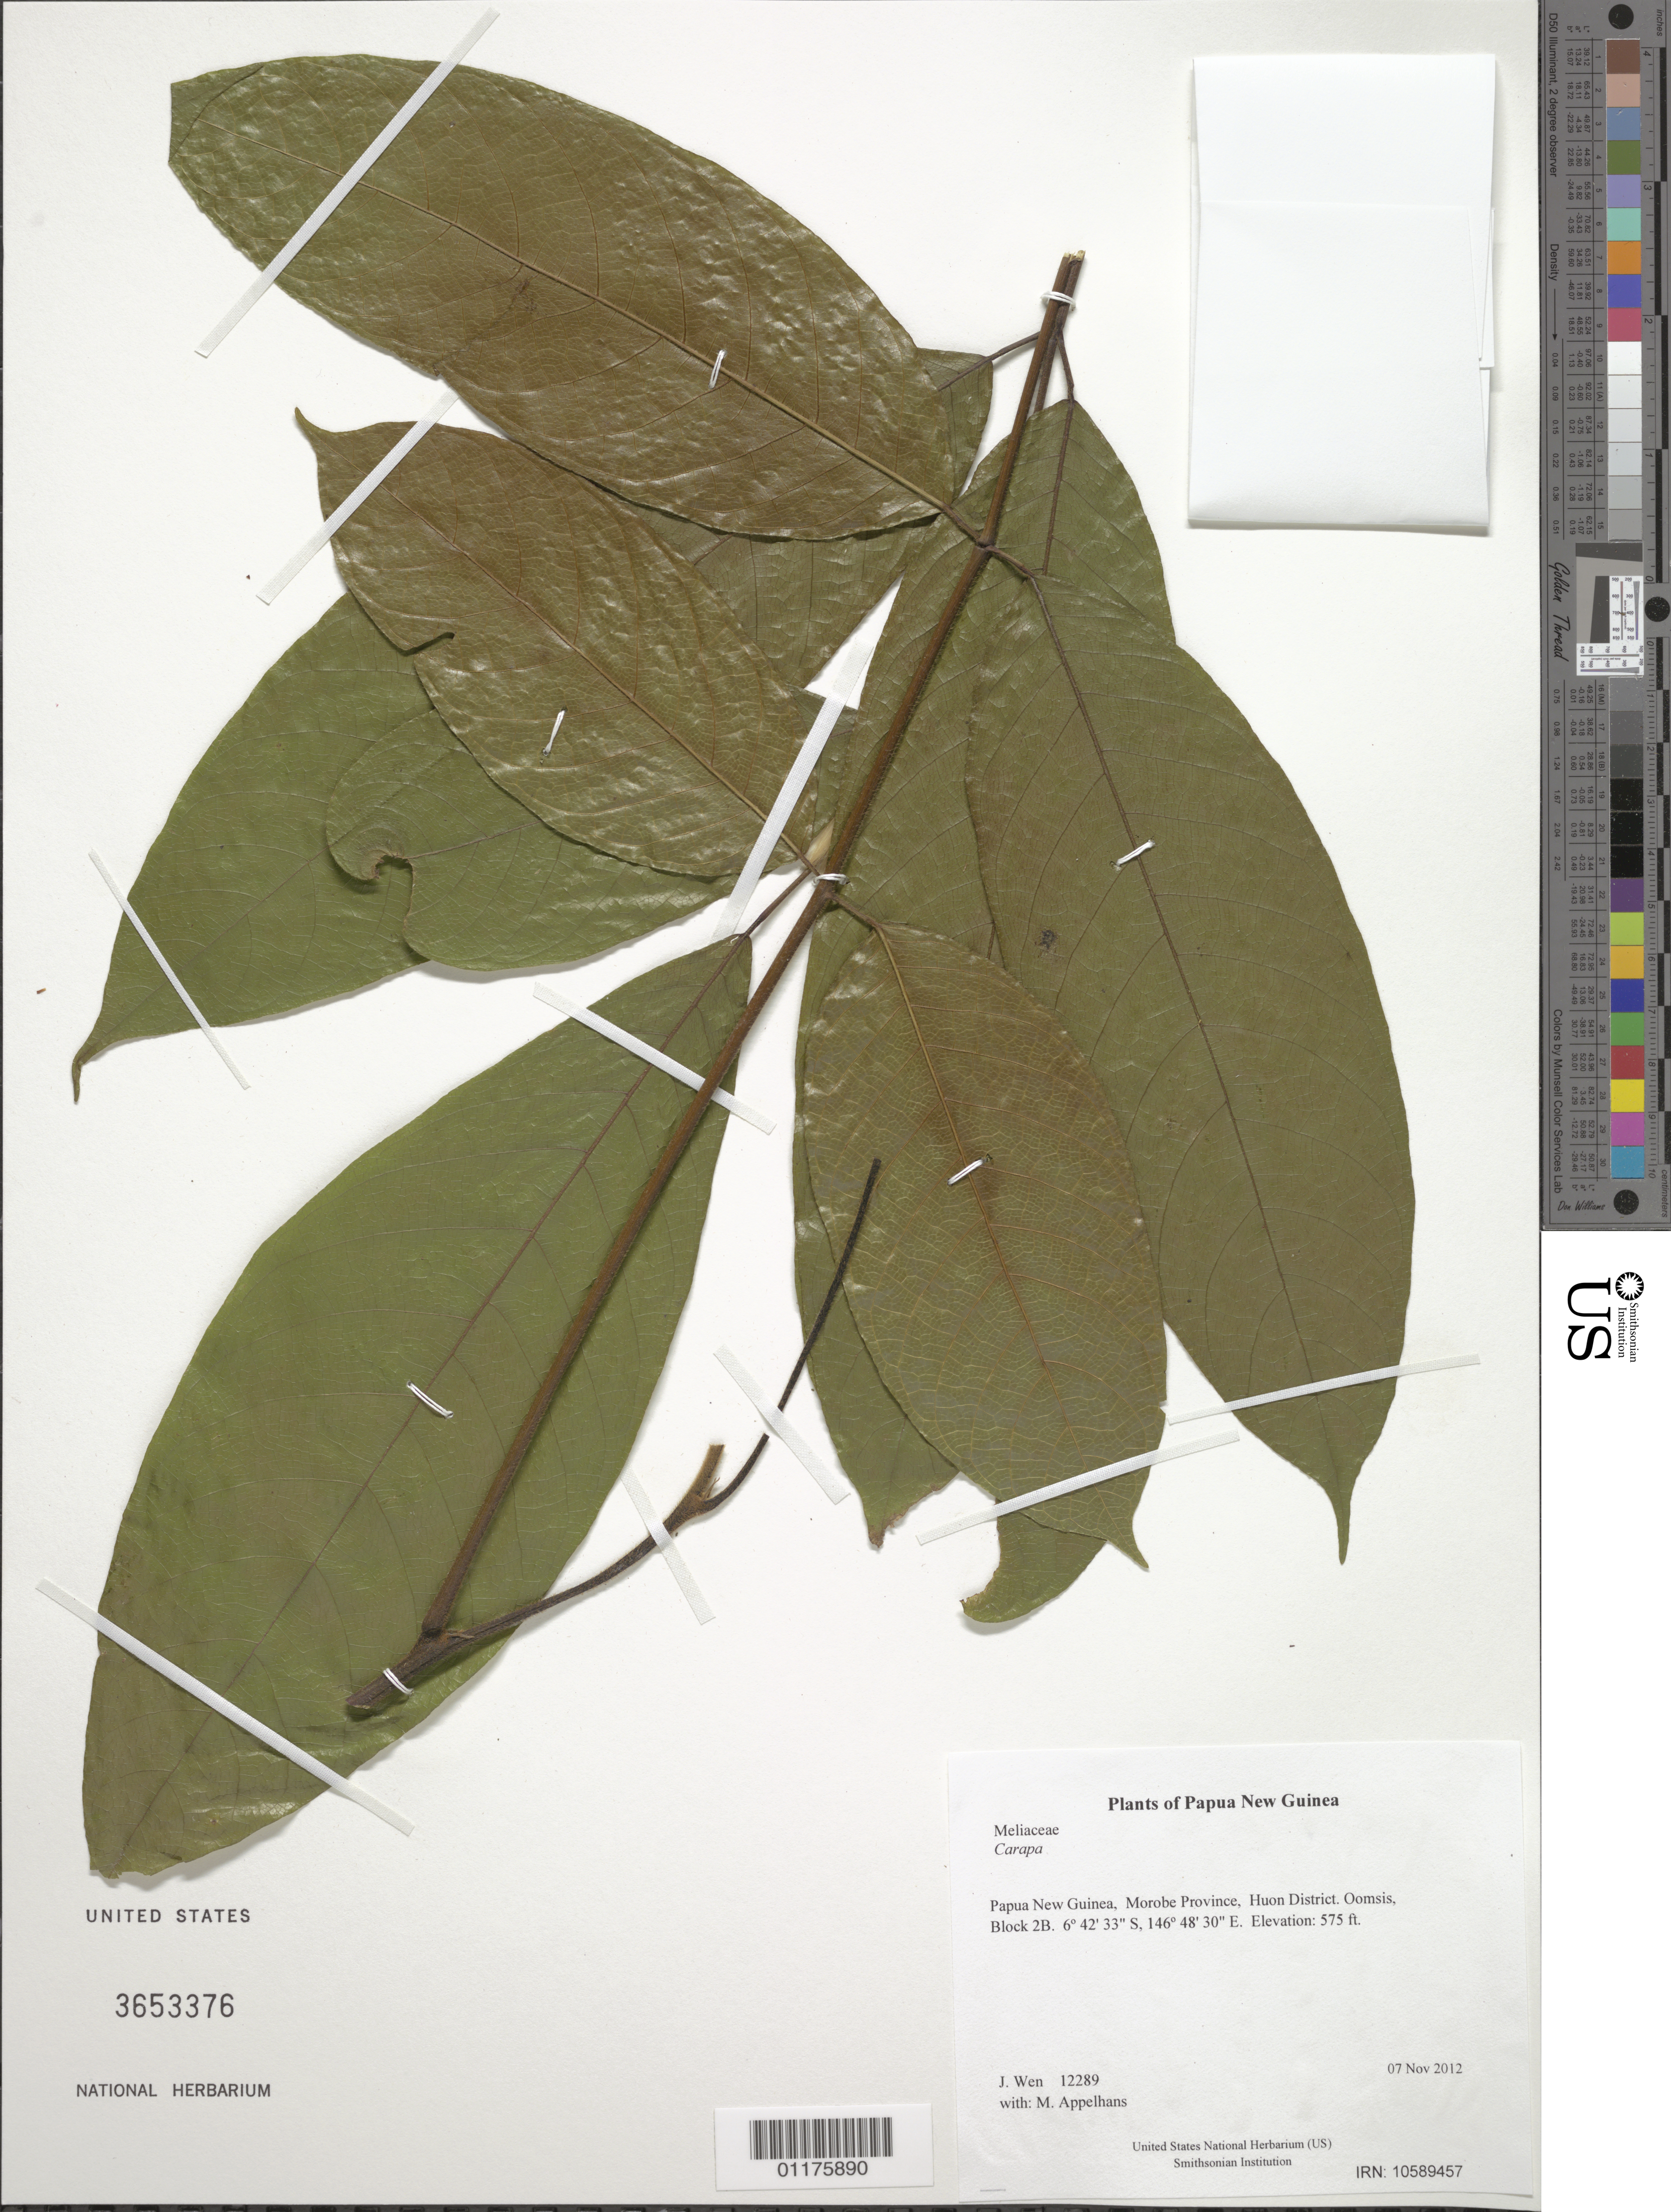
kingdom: Plantae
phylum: Tracheophyta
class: Magnoliopsida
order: Sapindales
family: Meliaceae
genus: Carapa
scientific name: Carapa sp.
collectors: M. Appelhans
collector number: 12289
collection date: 2012-11-07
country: Papua New Guinea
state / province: Morobe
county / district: Huon District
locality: Oomsis, Block 2B.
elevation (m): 175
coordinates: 6 42.554 S, 146 48.501 E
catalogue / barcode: US 3653376